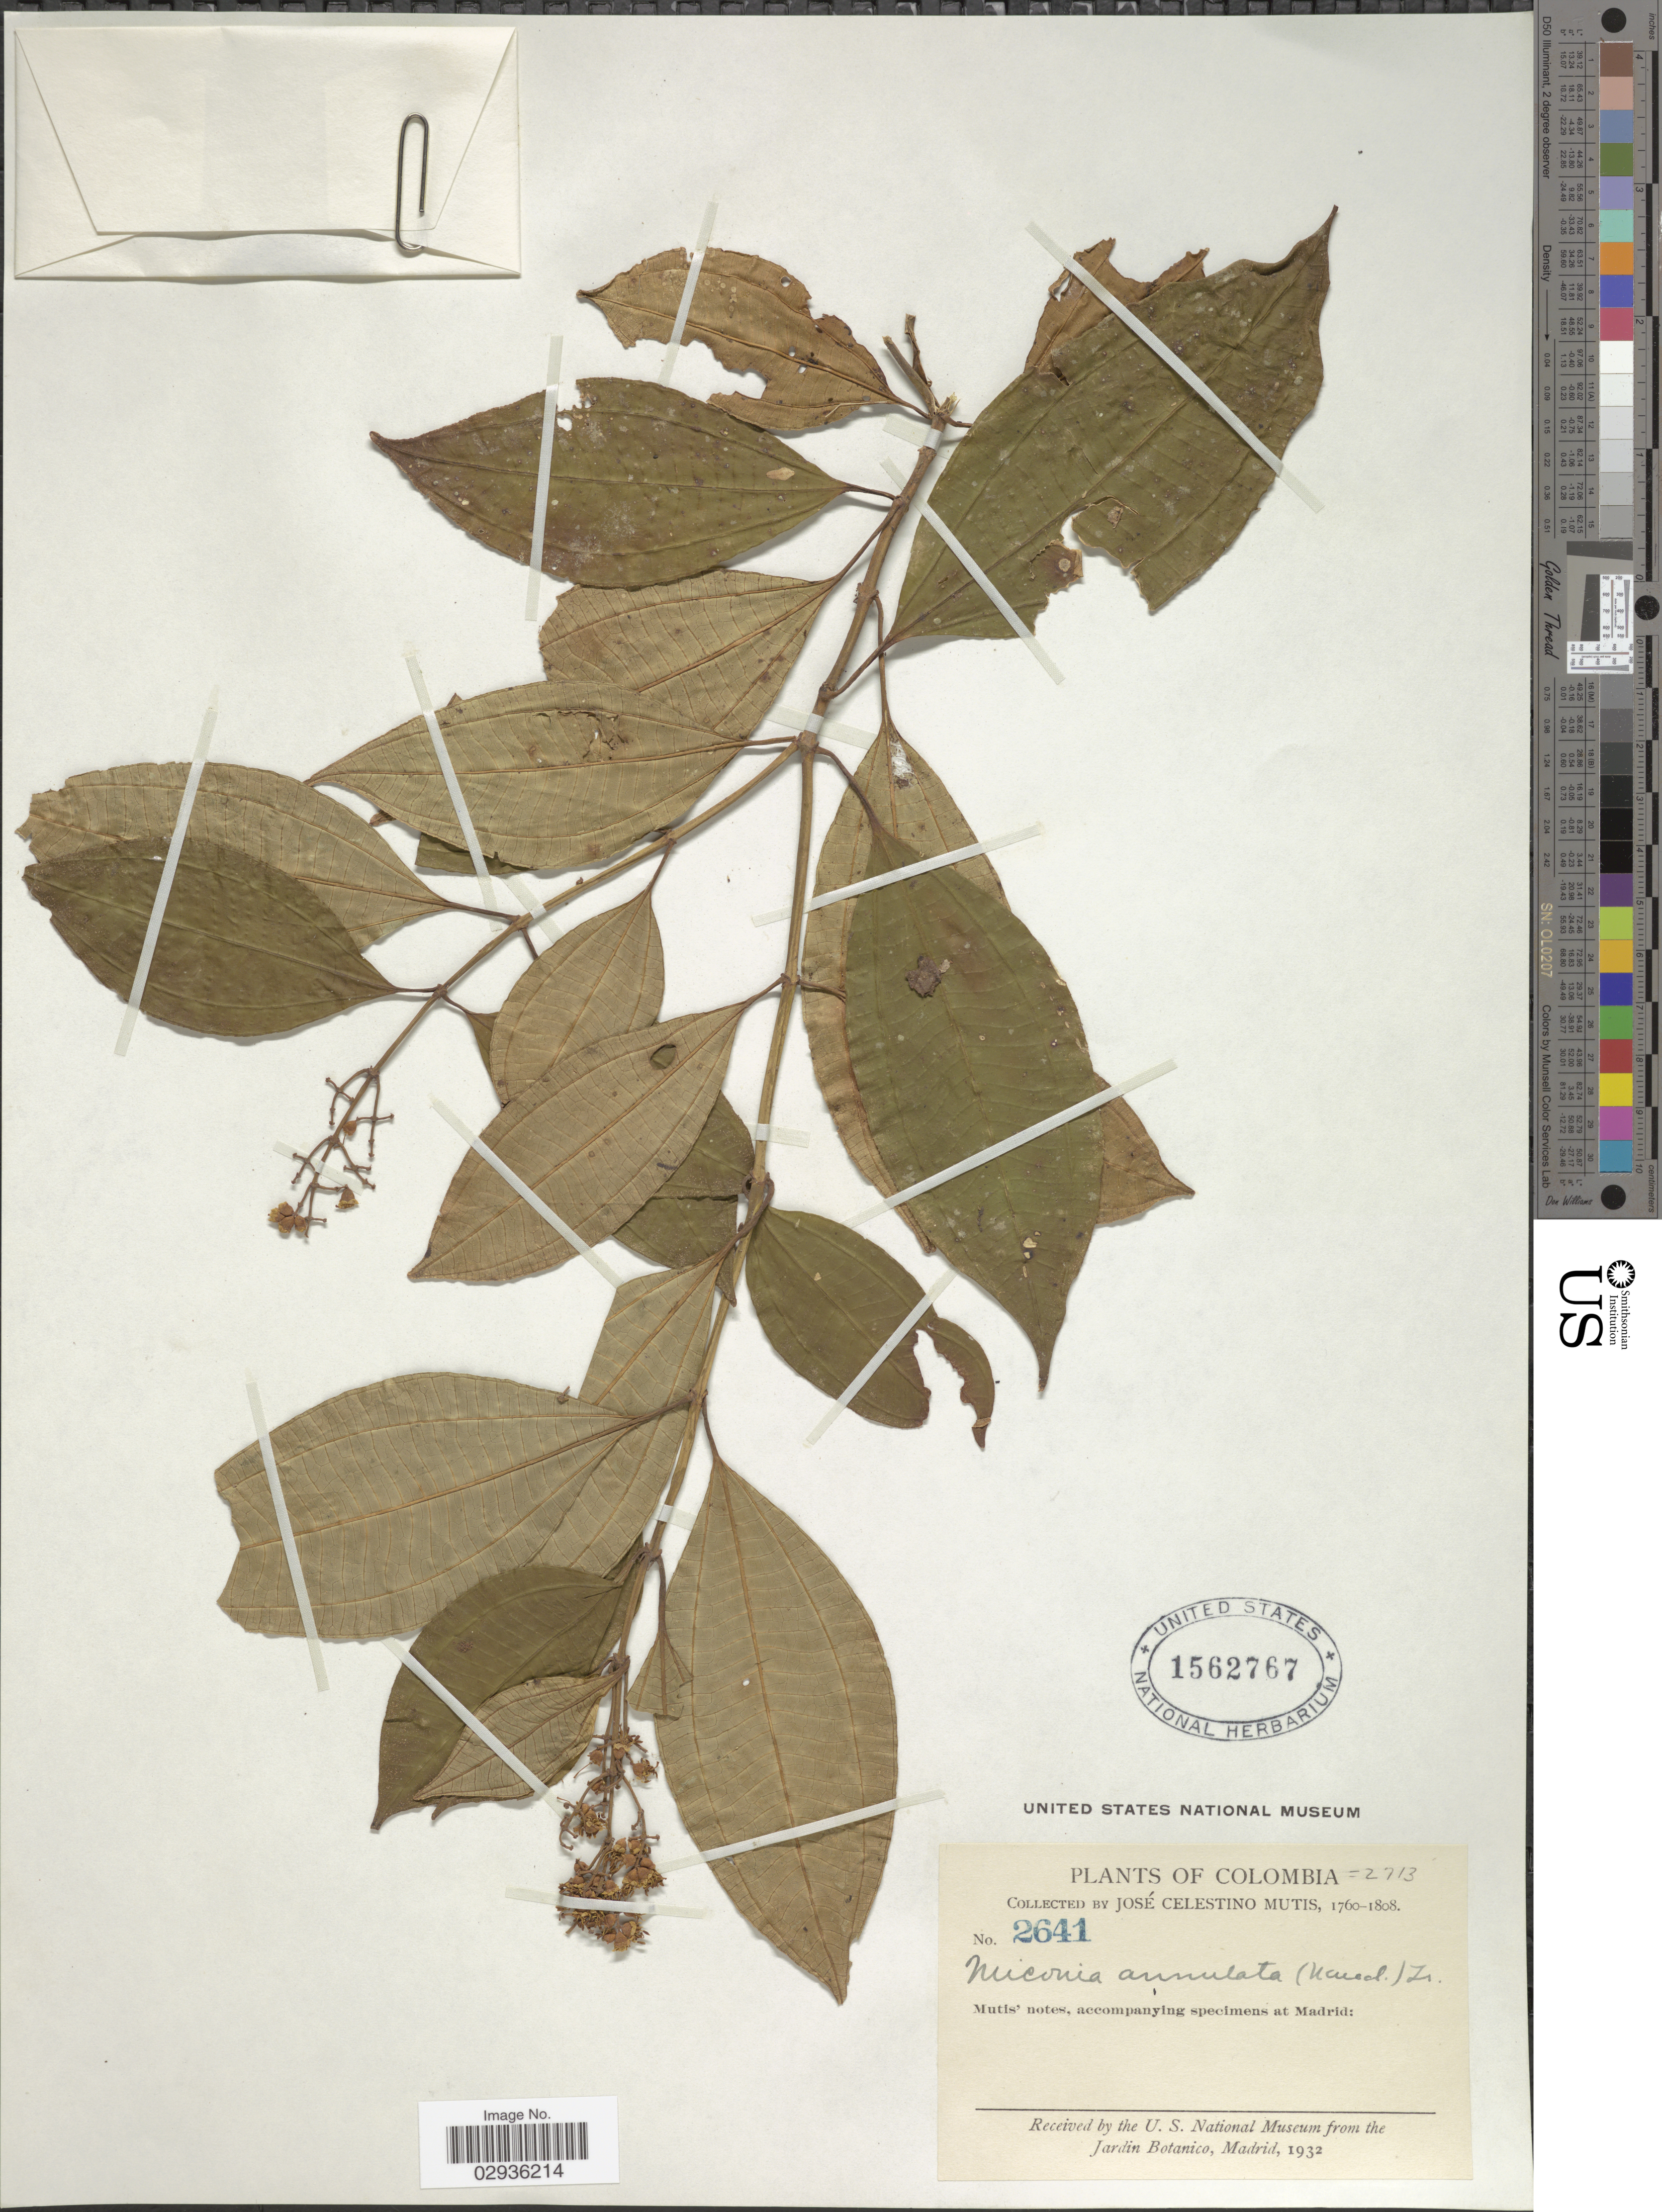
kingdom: Plantae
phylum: Tracheophyta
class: Magnoliopsida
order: Myrtales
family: Melastomataceae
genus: Miconia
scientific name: Miconia annulata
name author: (Naudin) Triana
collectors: J. C. B. Mutis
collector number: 2641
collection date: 1760/1808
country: Colombia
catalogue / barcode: US 1562767